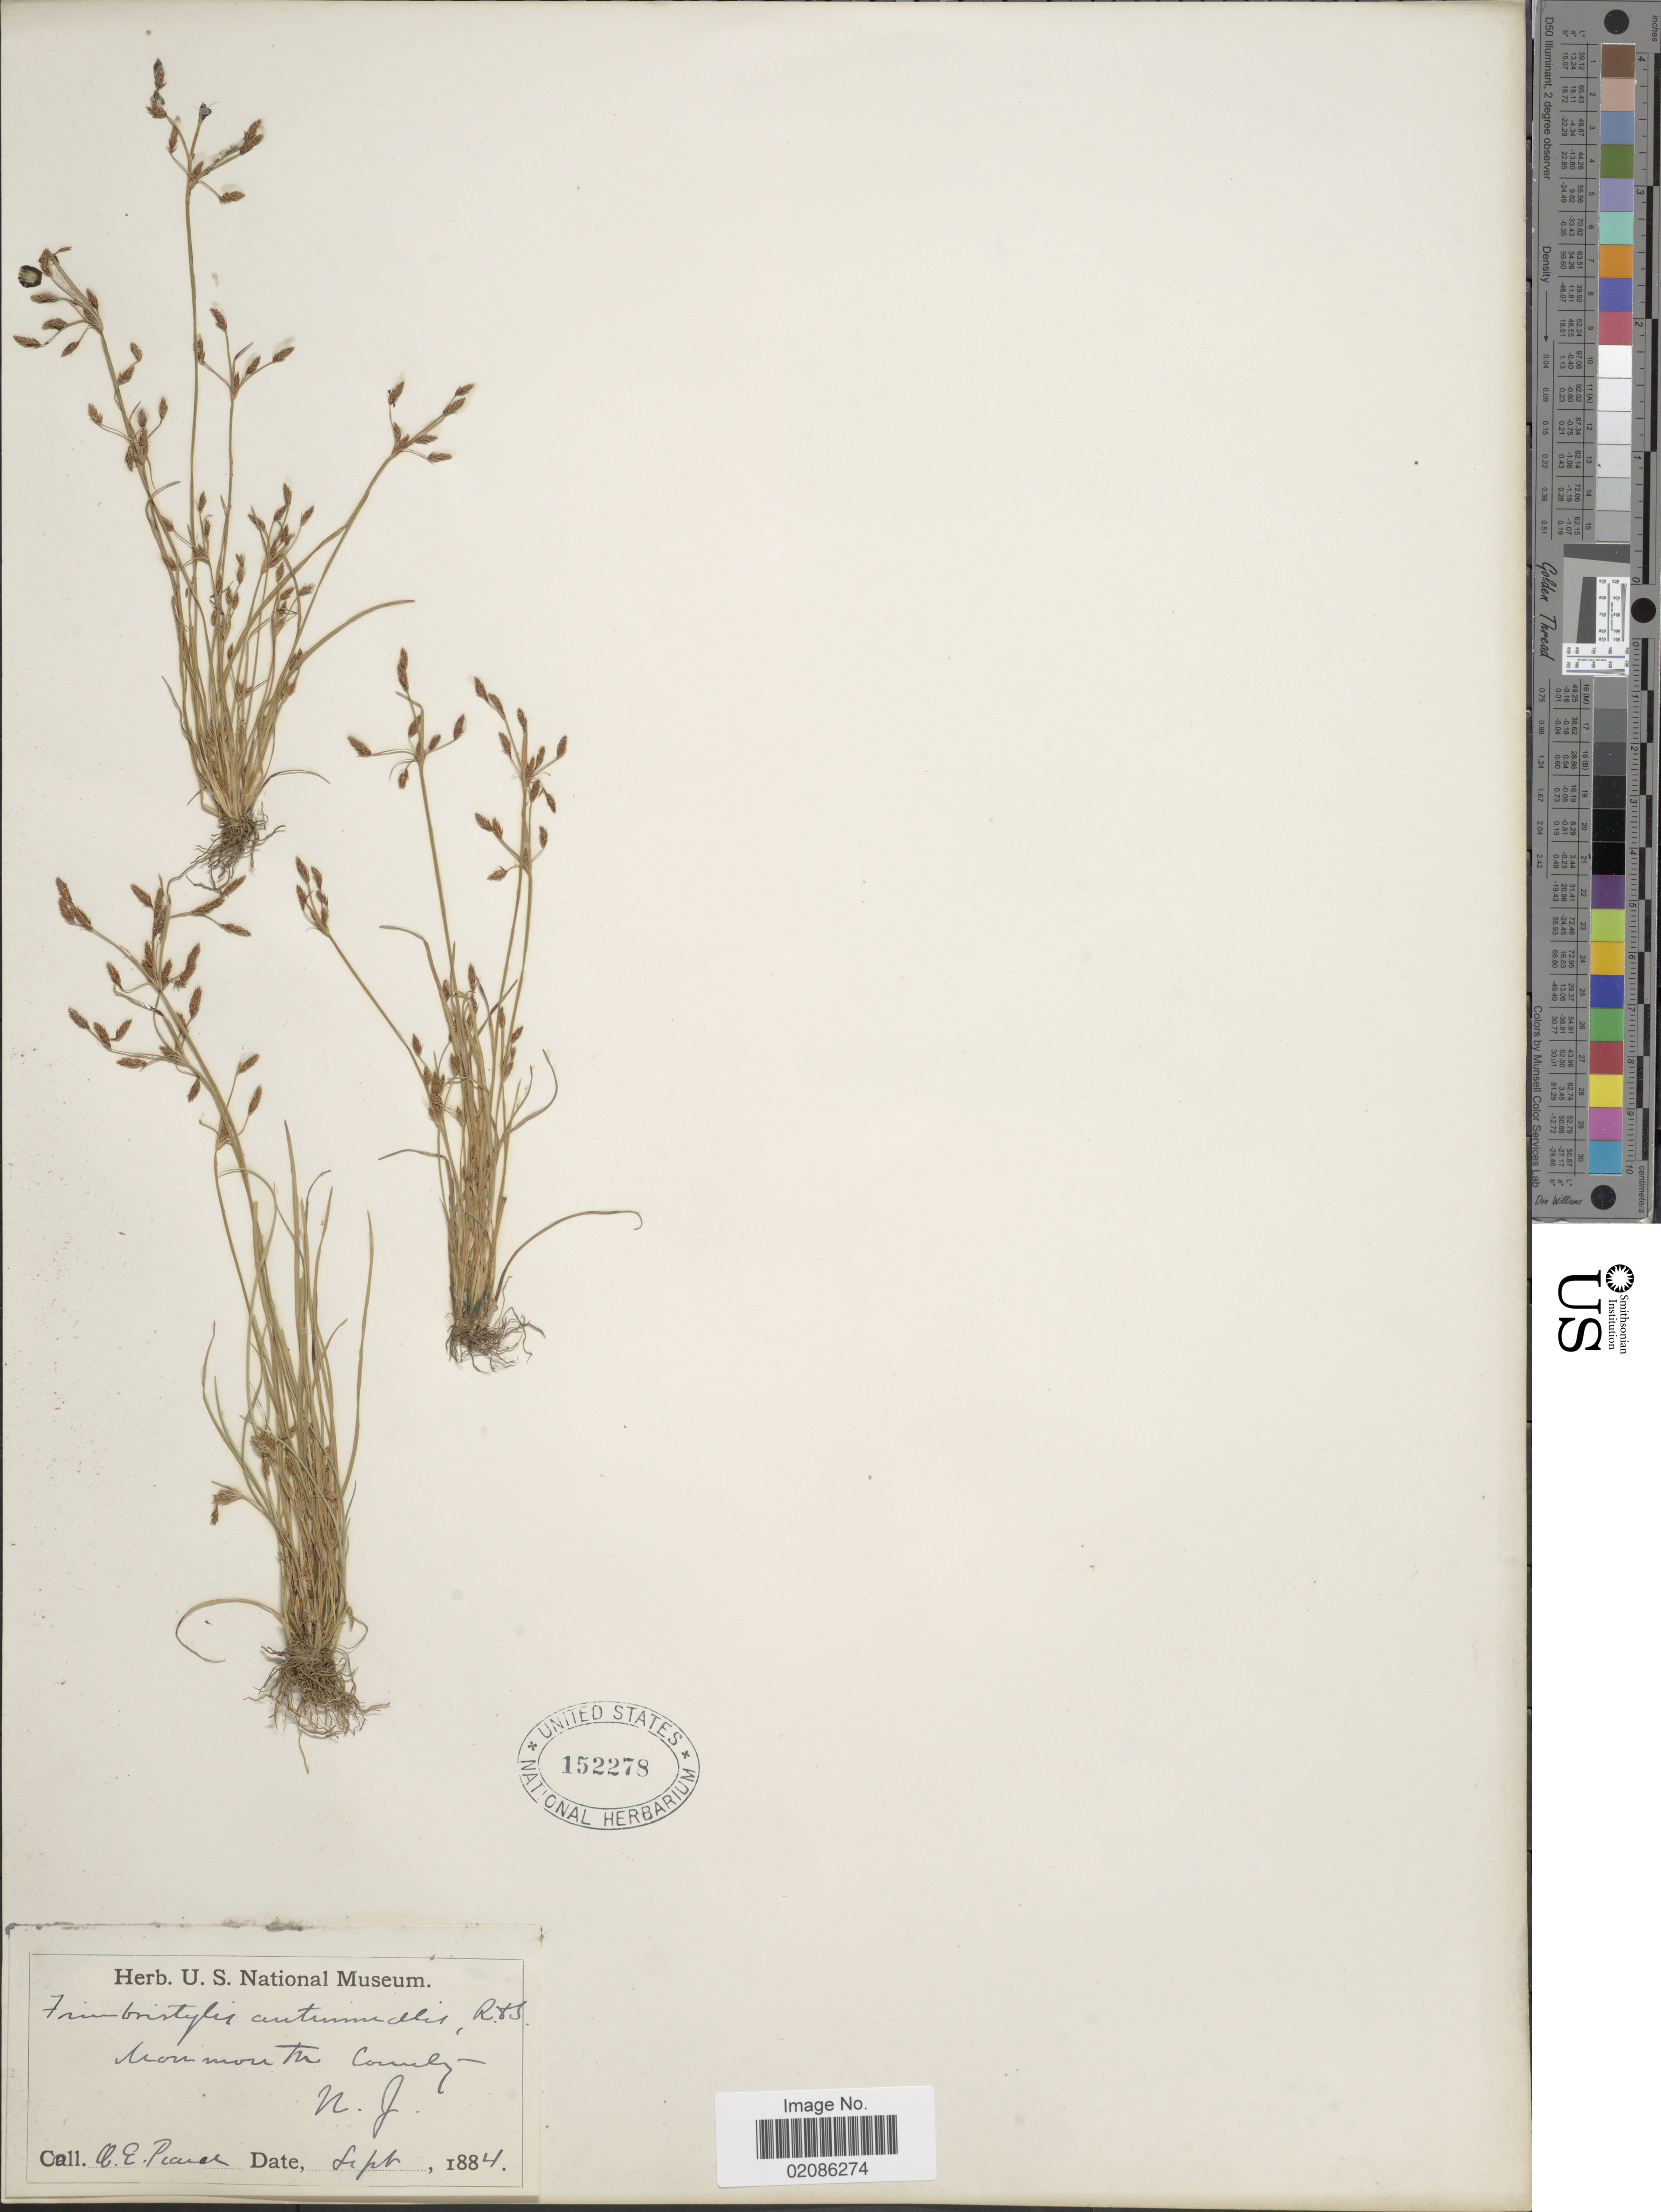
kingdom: Plantae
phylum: Tracheophyta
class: Liliopsida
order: Poales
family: Cyperaceae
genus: Fimbristylis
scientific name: Fimbristylis autumnalis (L.) Roem. & Schult.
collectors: O. E. Pearce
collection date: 1884-09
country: United States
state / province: New Jersey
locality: Monmouth County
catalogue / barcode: US 152278